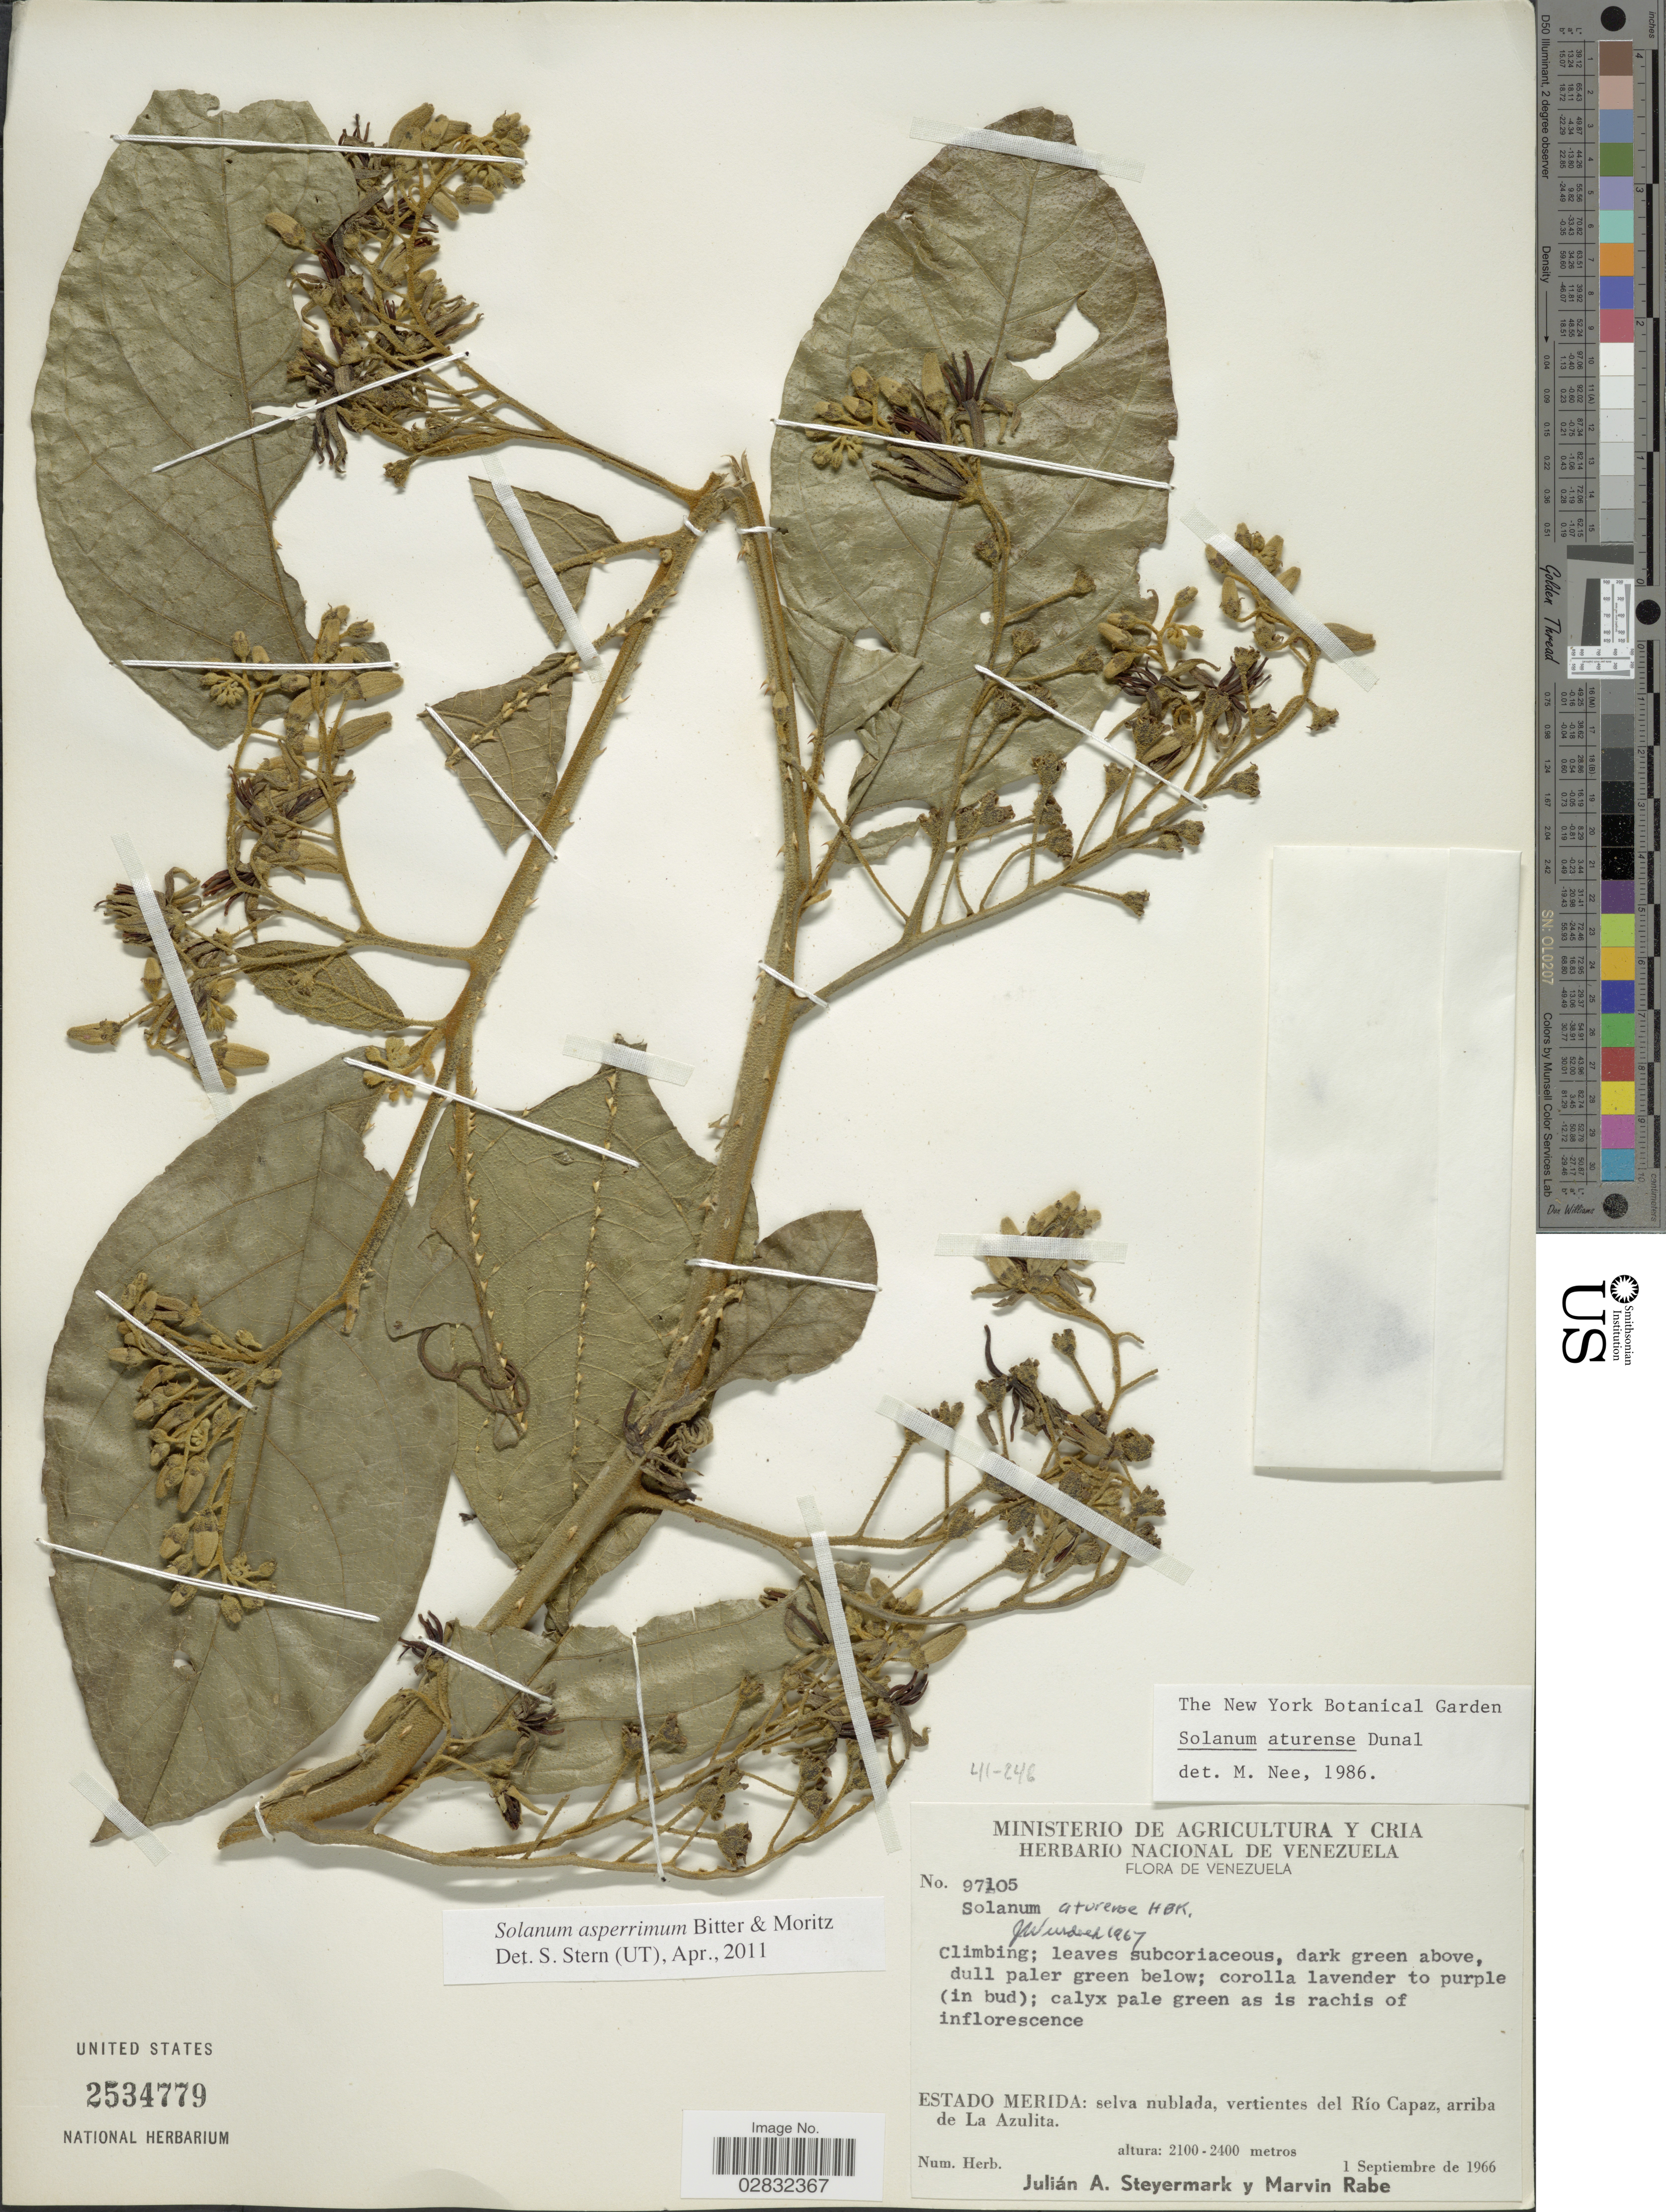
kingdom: Plantae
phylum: Tracheophyta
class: Magnoliopsida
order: Solanales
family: Solanaceae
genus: Solanum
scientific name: Solanum asperrimum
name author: Bitter & Moritz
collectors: J. Steyermark & M. Rabe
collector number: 97105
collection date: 1966-09-01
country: Venezuela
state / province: Mérida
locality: Estado Merida: selva nublada, vertientes del Río Capaz, arriba de La Azulita.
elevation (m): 2100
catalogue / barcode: US 2534779